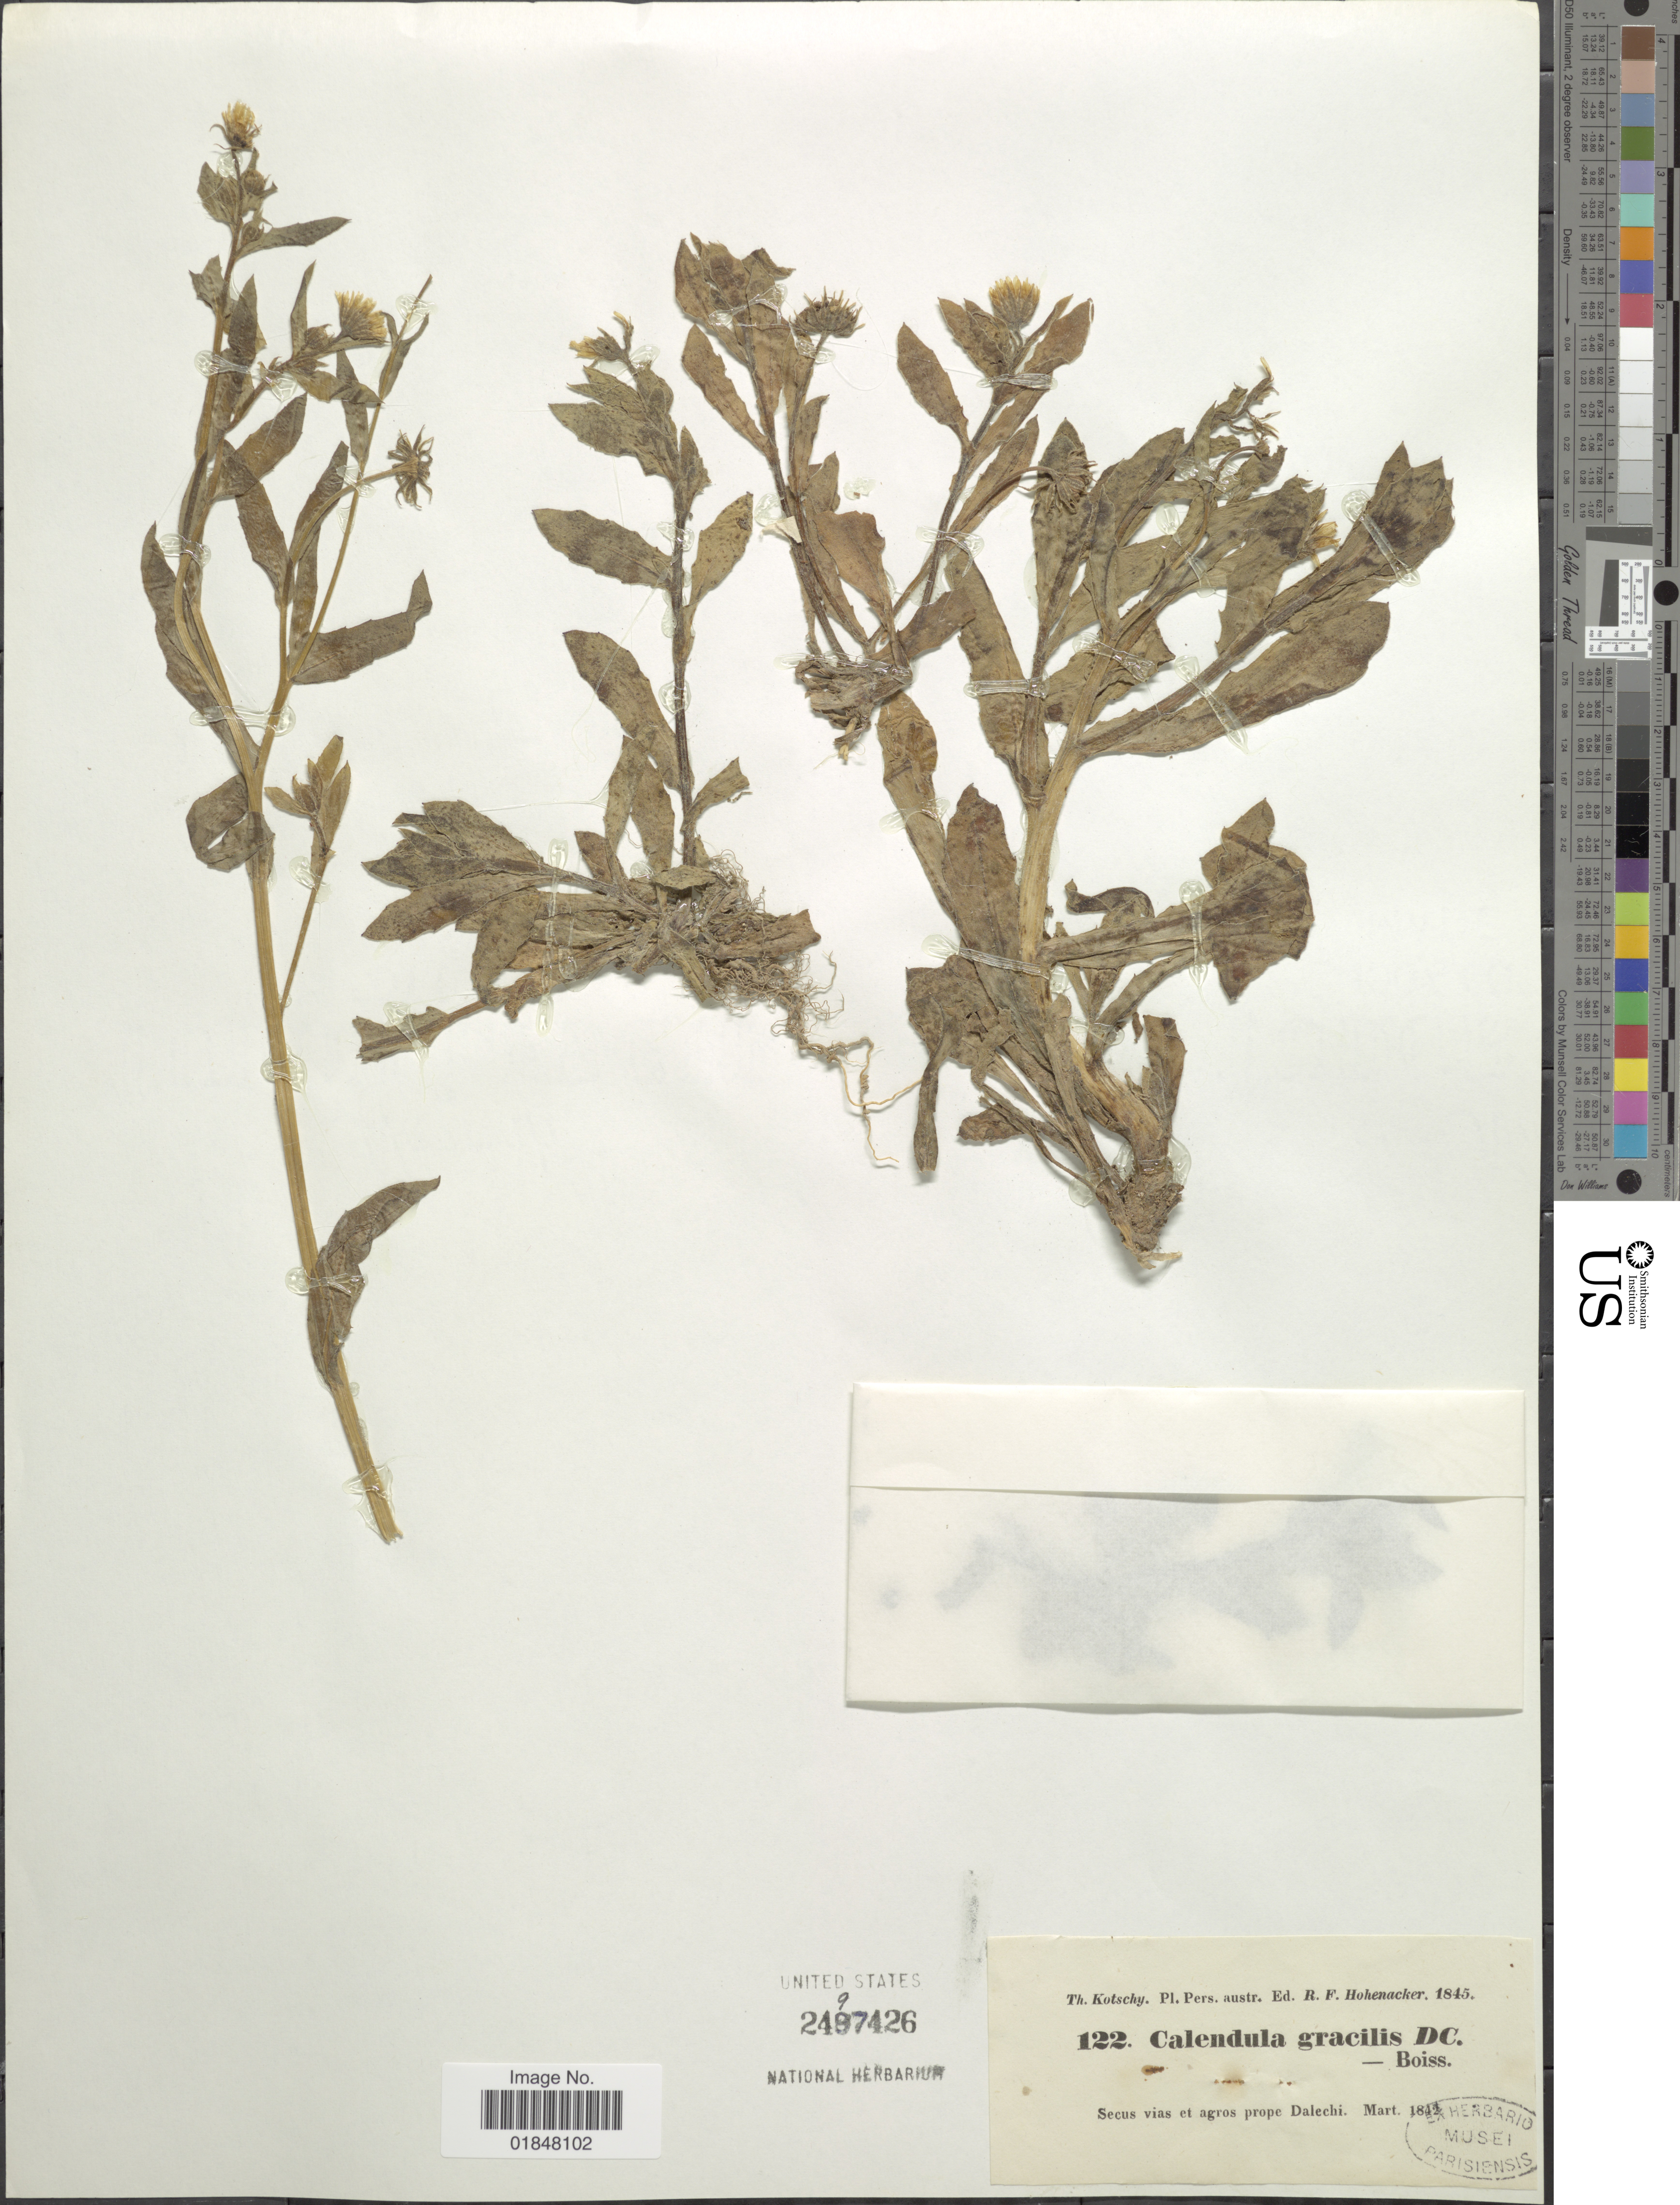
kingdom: Plantae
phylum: Tracheophyta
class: Magnoliopsida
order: Asterales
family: Asteraceae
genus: Calendula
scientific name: Calendula arvensis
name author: L.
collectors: K. G. Kotschy & R. F. Hohenacker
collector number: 122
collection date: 1842-03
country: Iran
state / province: Bushehr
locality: Secus vias et agros prope Dalechi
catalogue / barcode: US 24997426